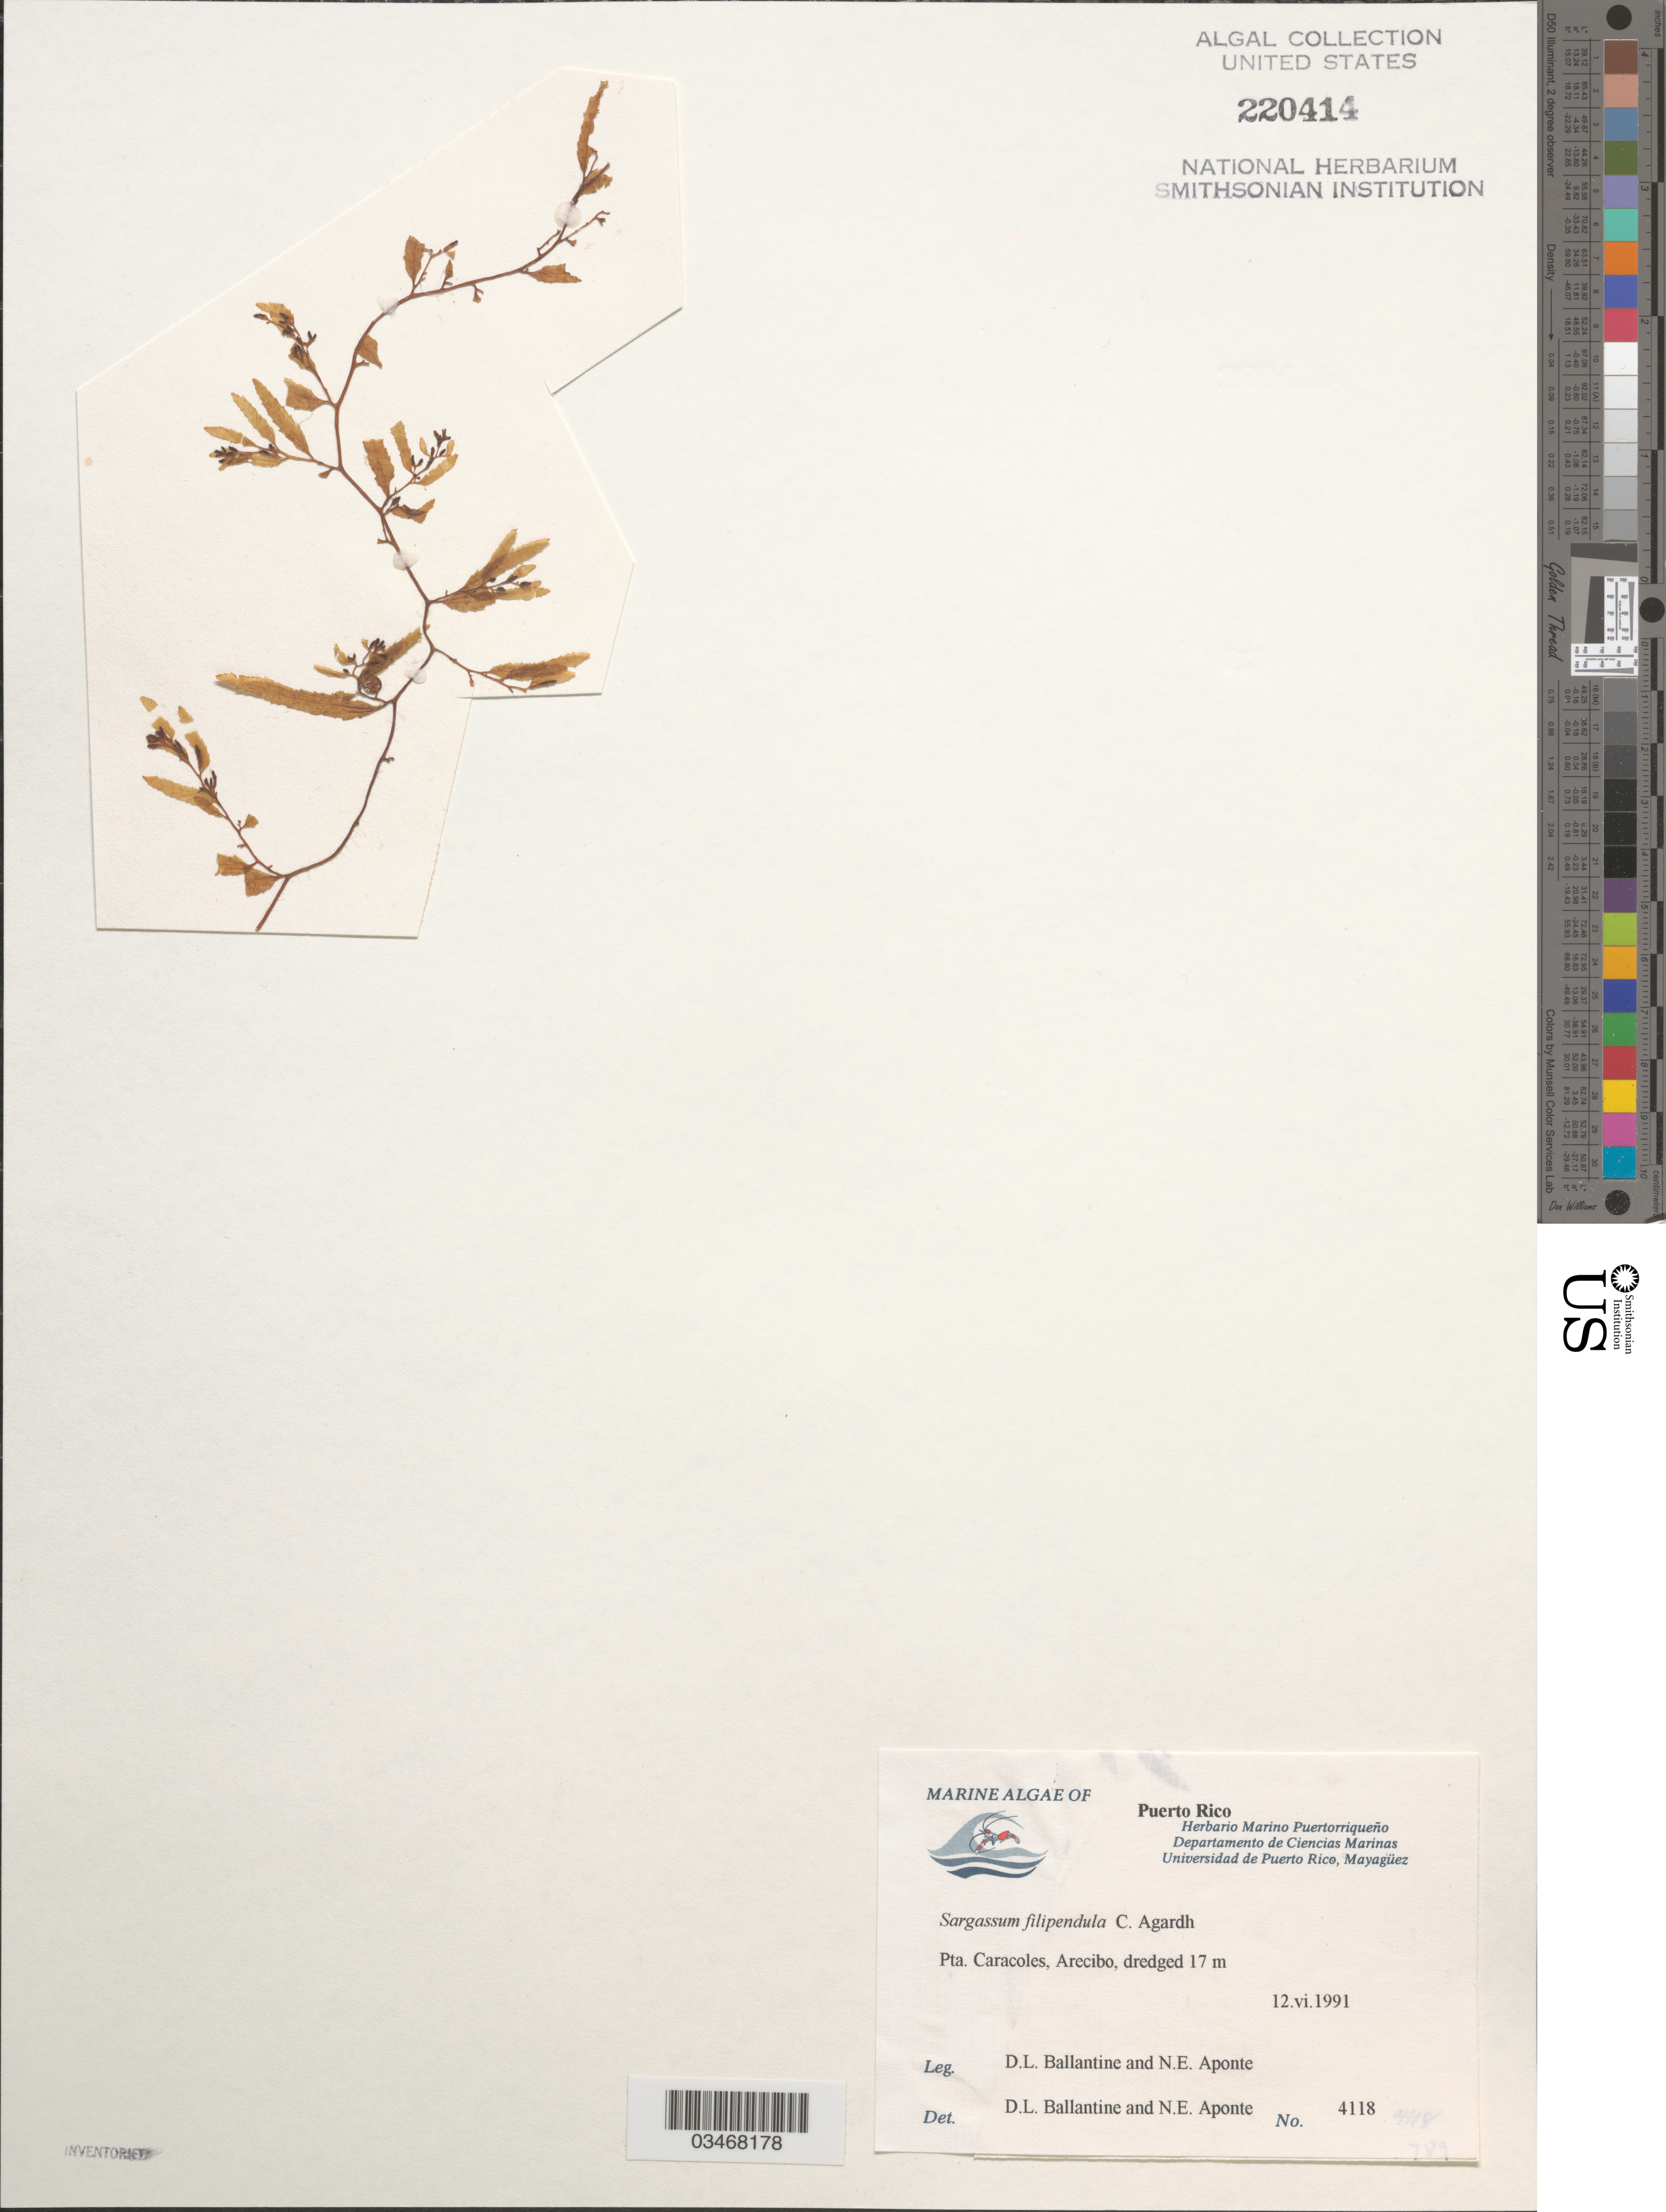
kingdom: Chromista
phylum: Ochrophyta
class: Phaeophyceae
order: Fucales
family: Sargassaceae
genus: Sargassum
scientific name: Sargassum filipendula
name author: C. Agardh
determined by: Ballantine, D. L.; Aponte, N. E.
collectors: D.L. Ballantine & N. E. Aponte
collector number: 4118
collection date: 1991-06-12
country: Puerto Rico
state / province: Arecibo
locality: Pta. Carocoles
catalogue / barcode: US 220414